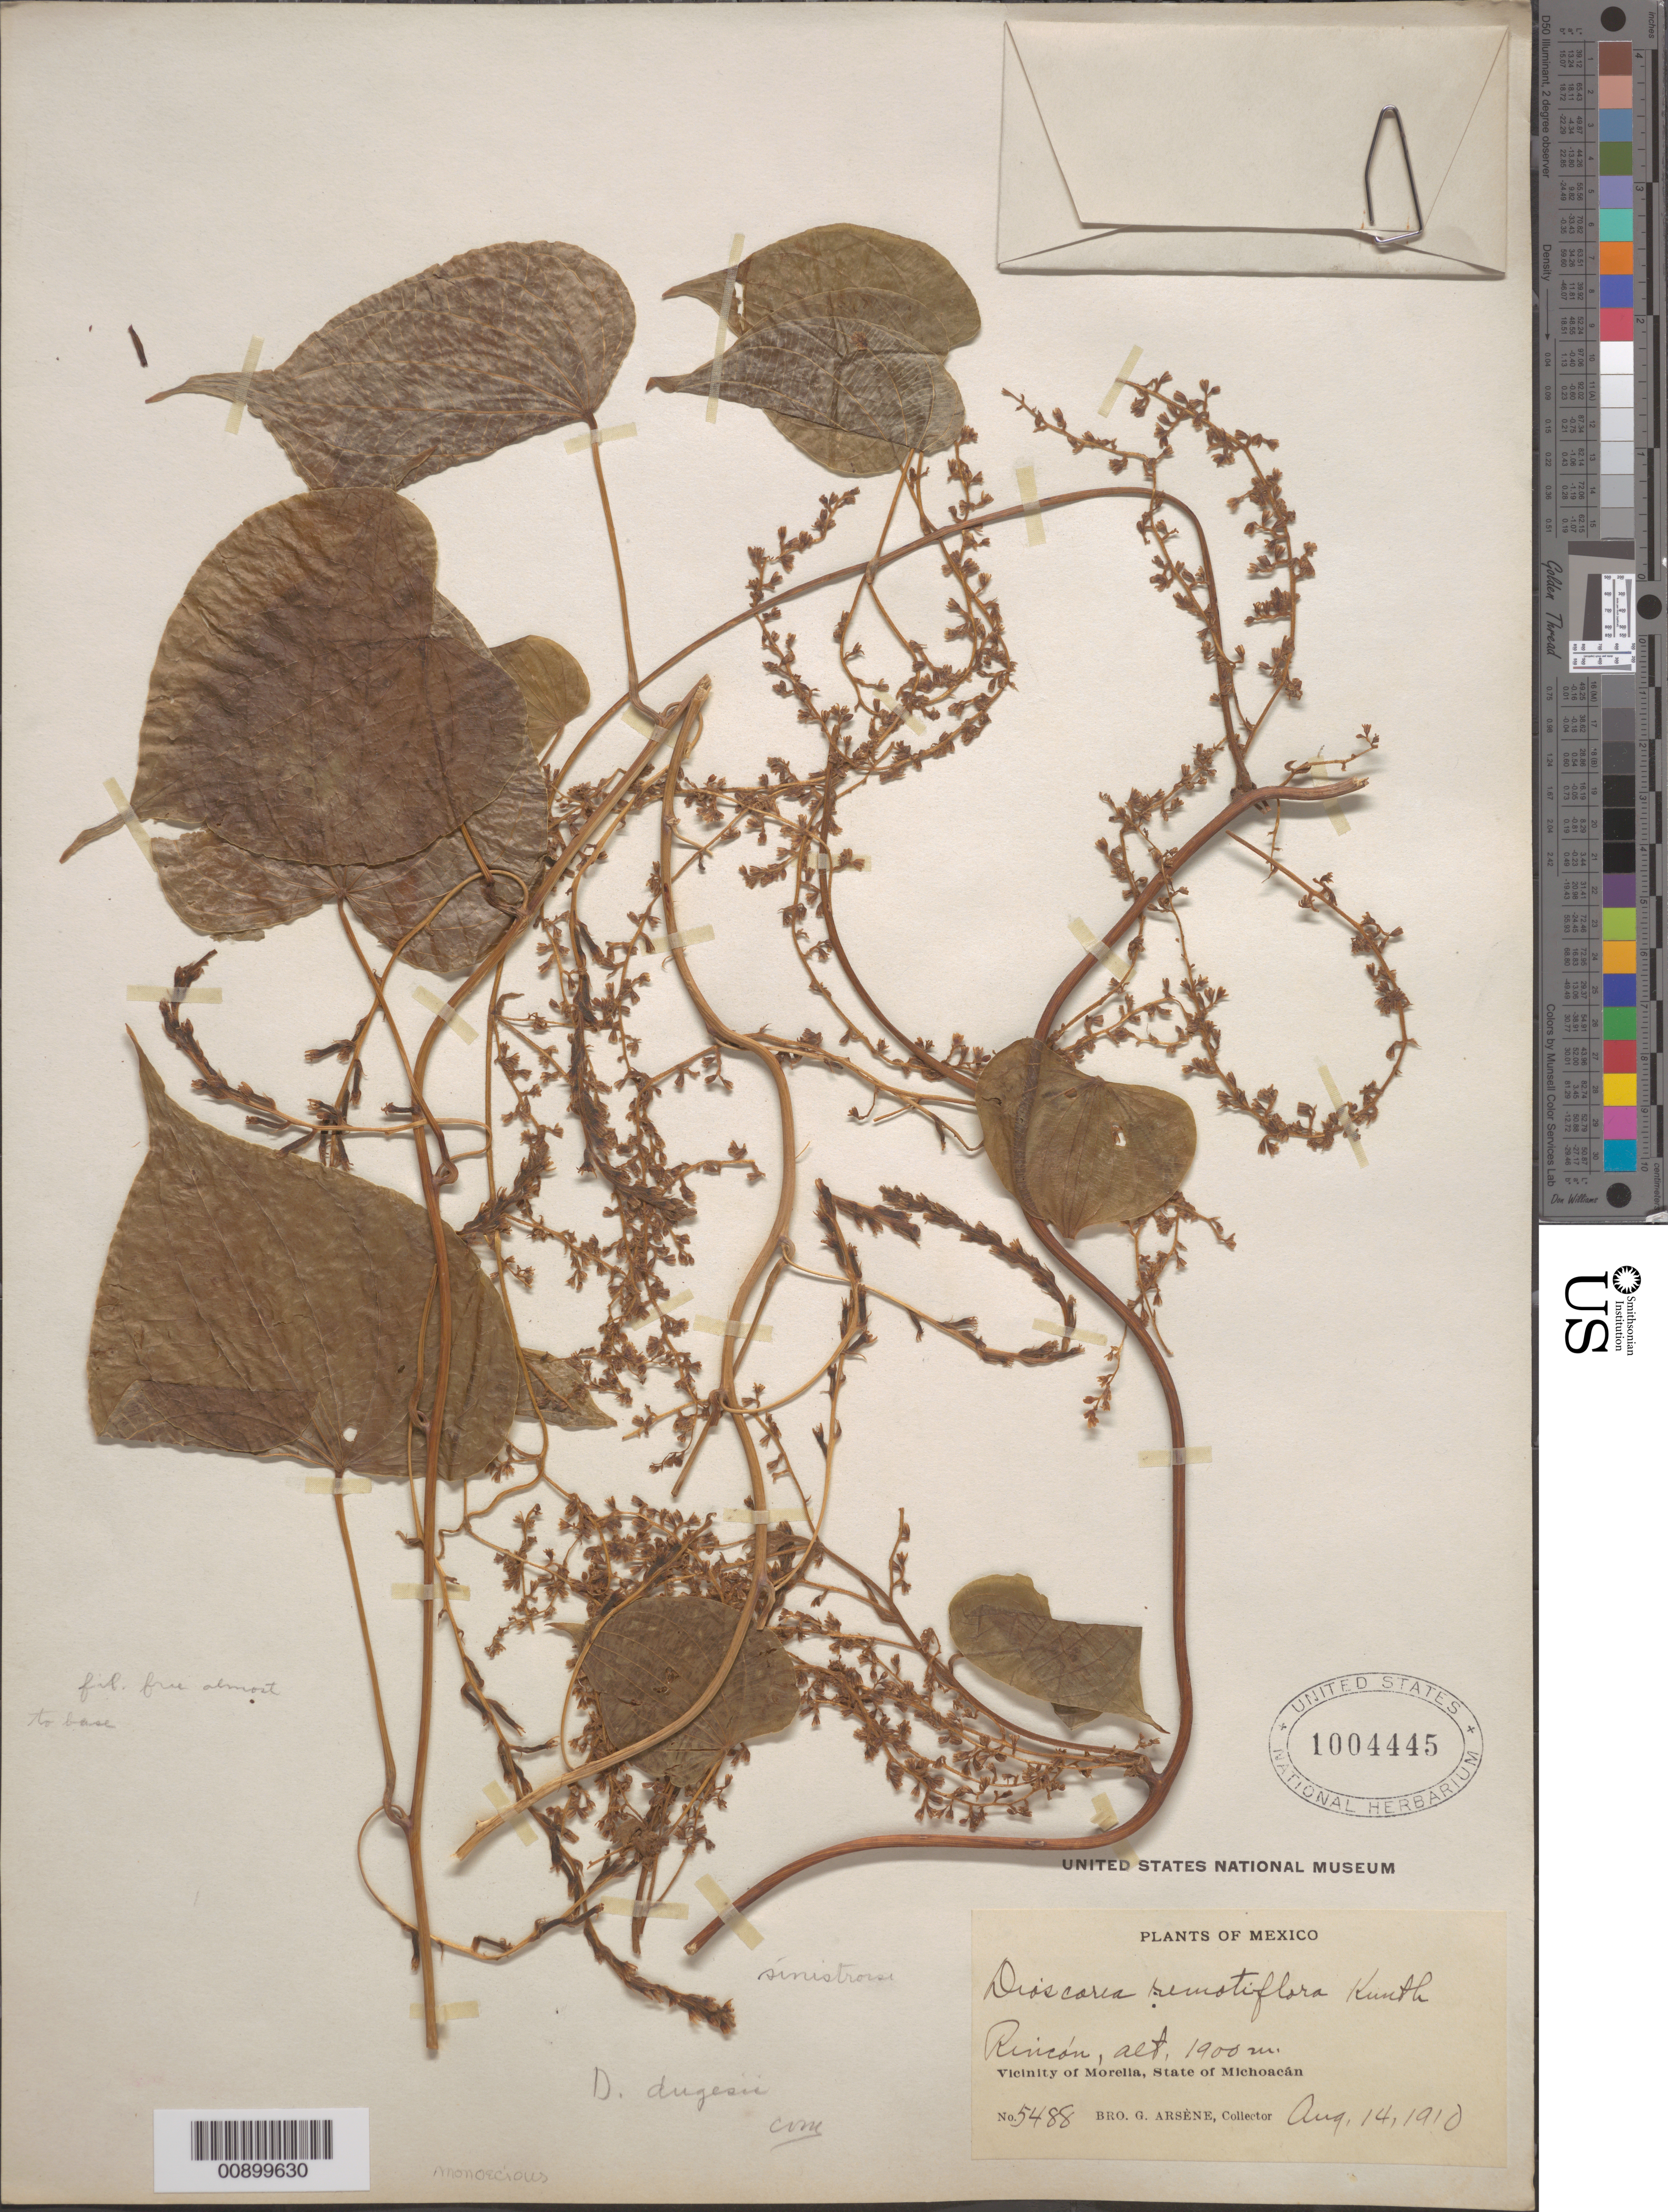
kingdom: Plantae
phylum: Tracheophyta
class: Liliopsida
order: Dioscoreales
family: Dioscoreaceae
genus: Dioscorea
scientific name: Dioscorea dugesii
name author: B.L. Rob.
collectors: Bro. G. Arsène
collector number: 5488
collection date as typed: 14 Aug 1910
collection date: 1910-08-14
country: Mexico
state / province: Michoacán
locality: Rincón. Vicinity of Morelia, State of Michoacán.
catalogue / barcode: US 1004445